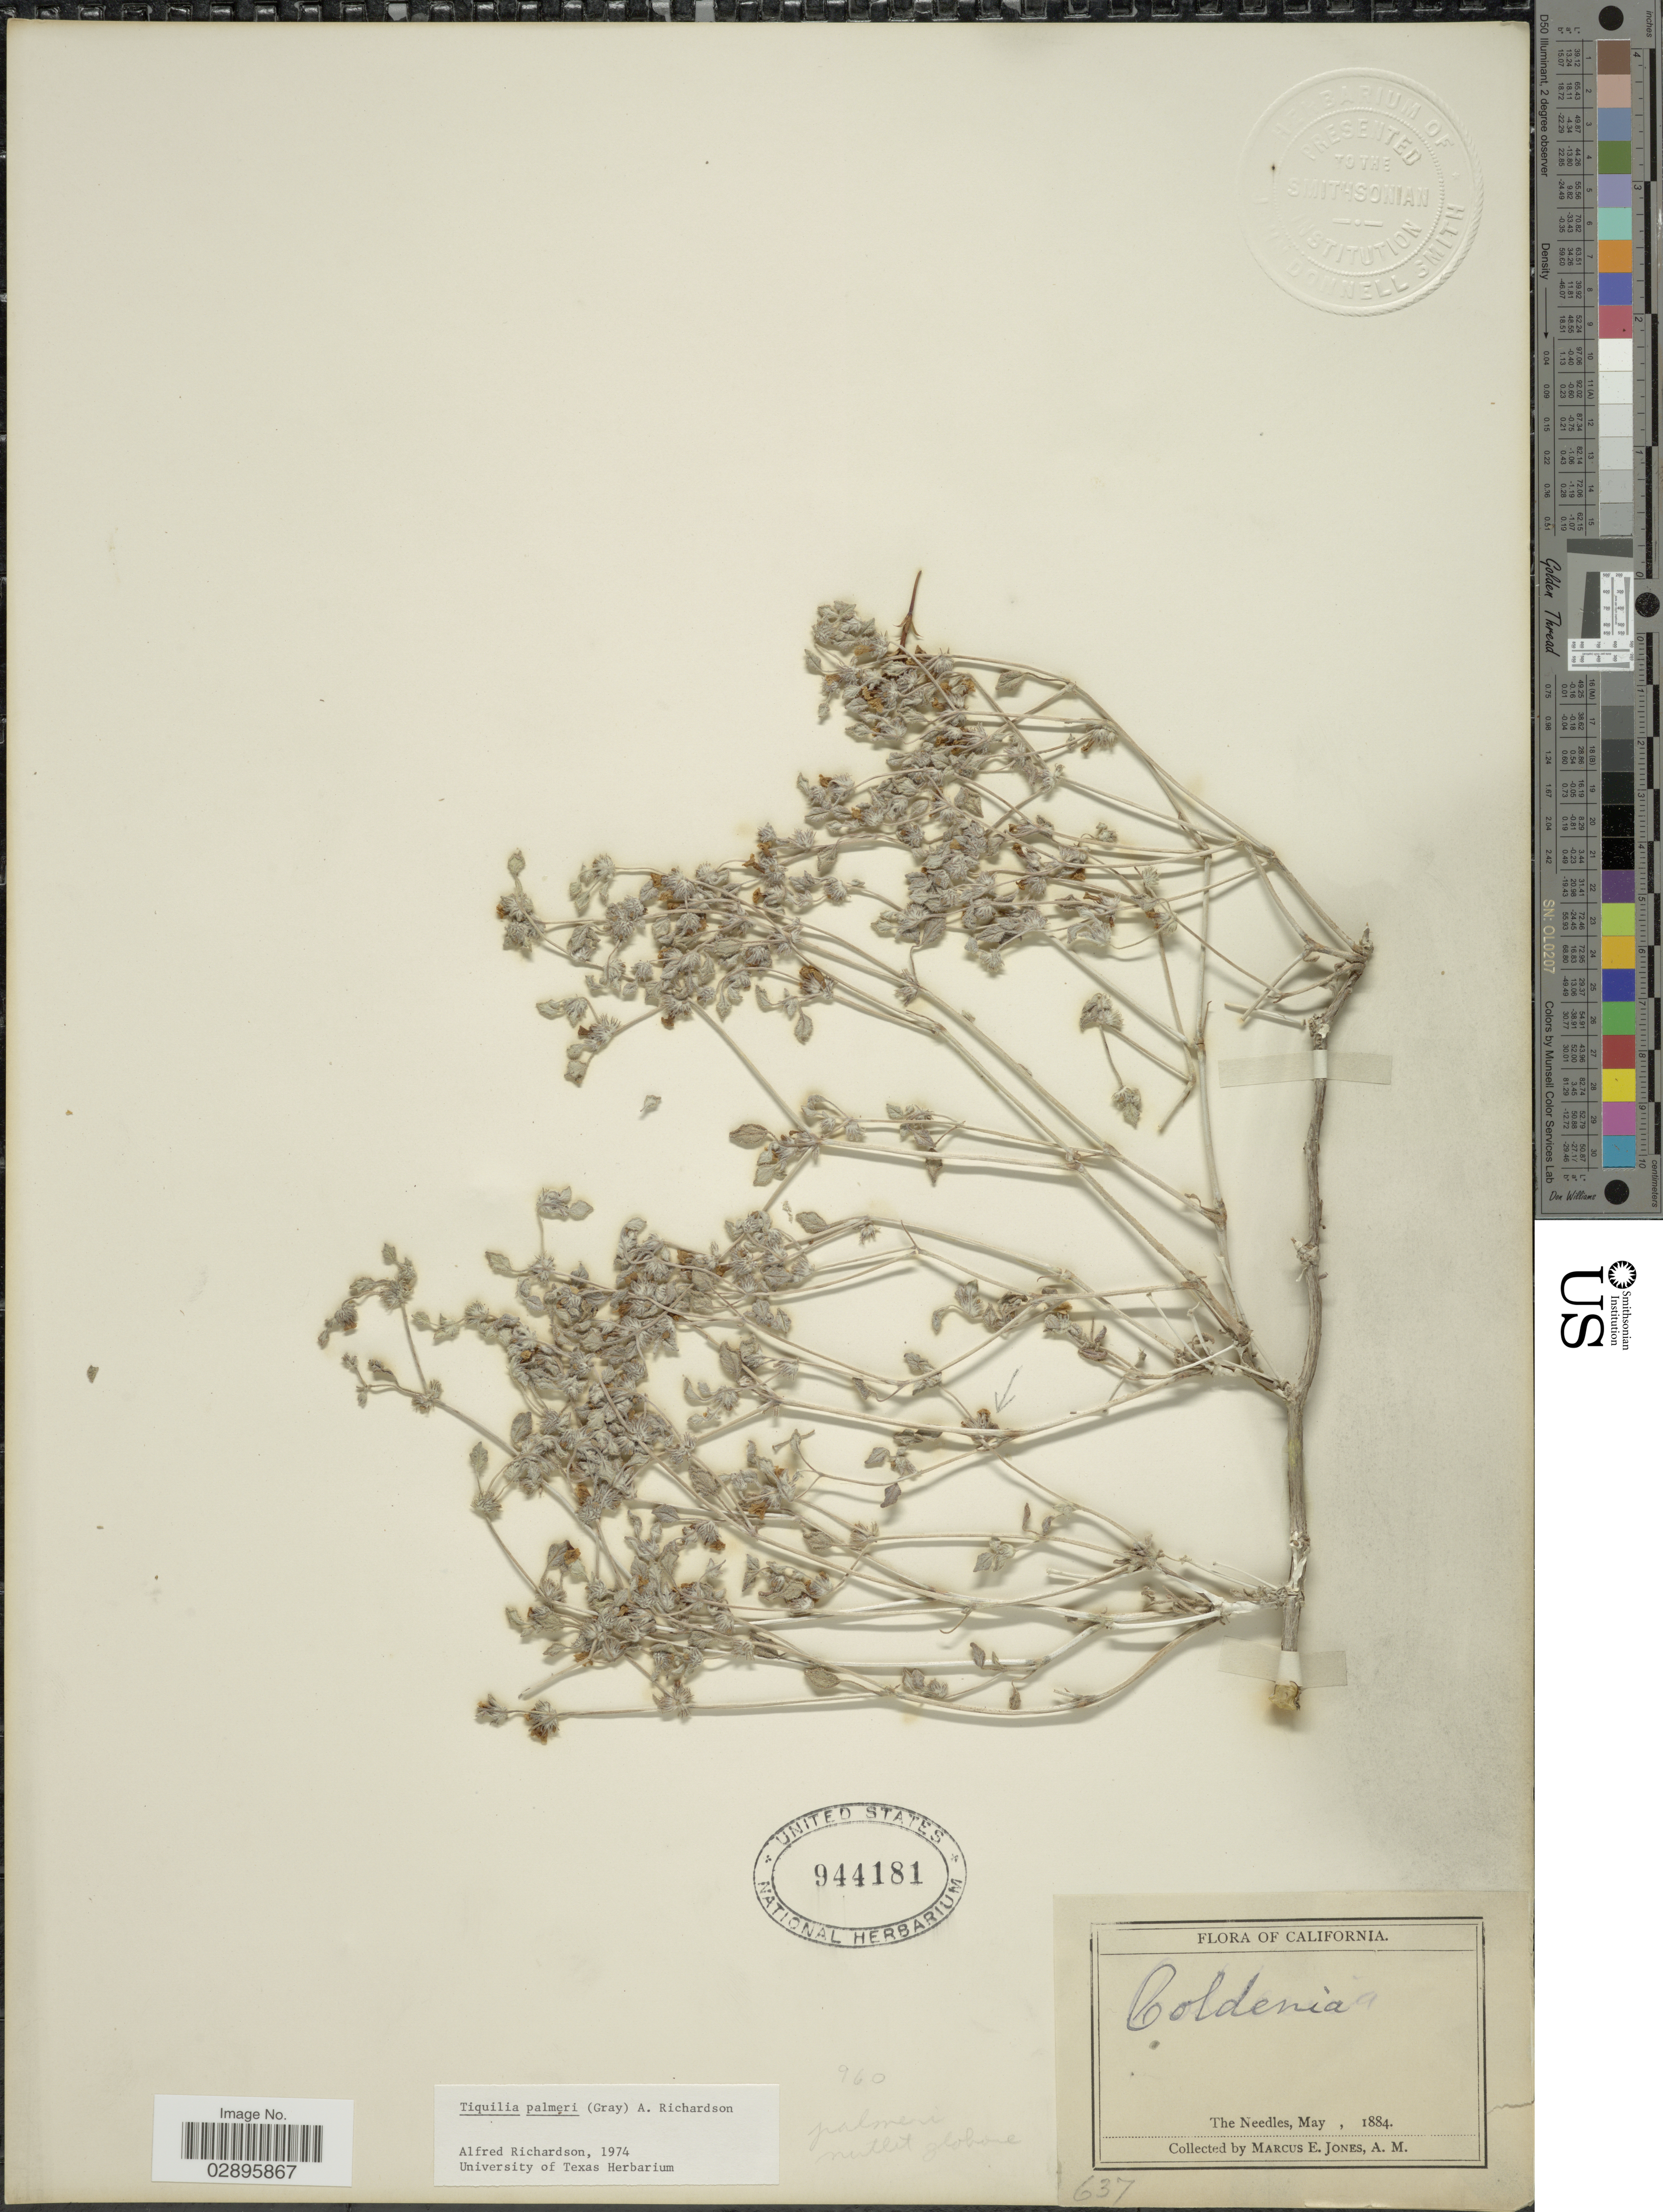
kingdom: Plantae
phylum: Tracheophyta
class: Magnoliopsida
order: Boraginales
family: Ehretiaceae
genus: Tiquilia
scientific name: Tiquilia palmeri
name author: (A. Gray) A.T. Richardson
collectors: M. E. Jones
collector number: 637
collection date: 1884-05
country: United States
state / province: California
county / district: San Bernardino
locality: The Needles.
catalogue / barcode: US 944181